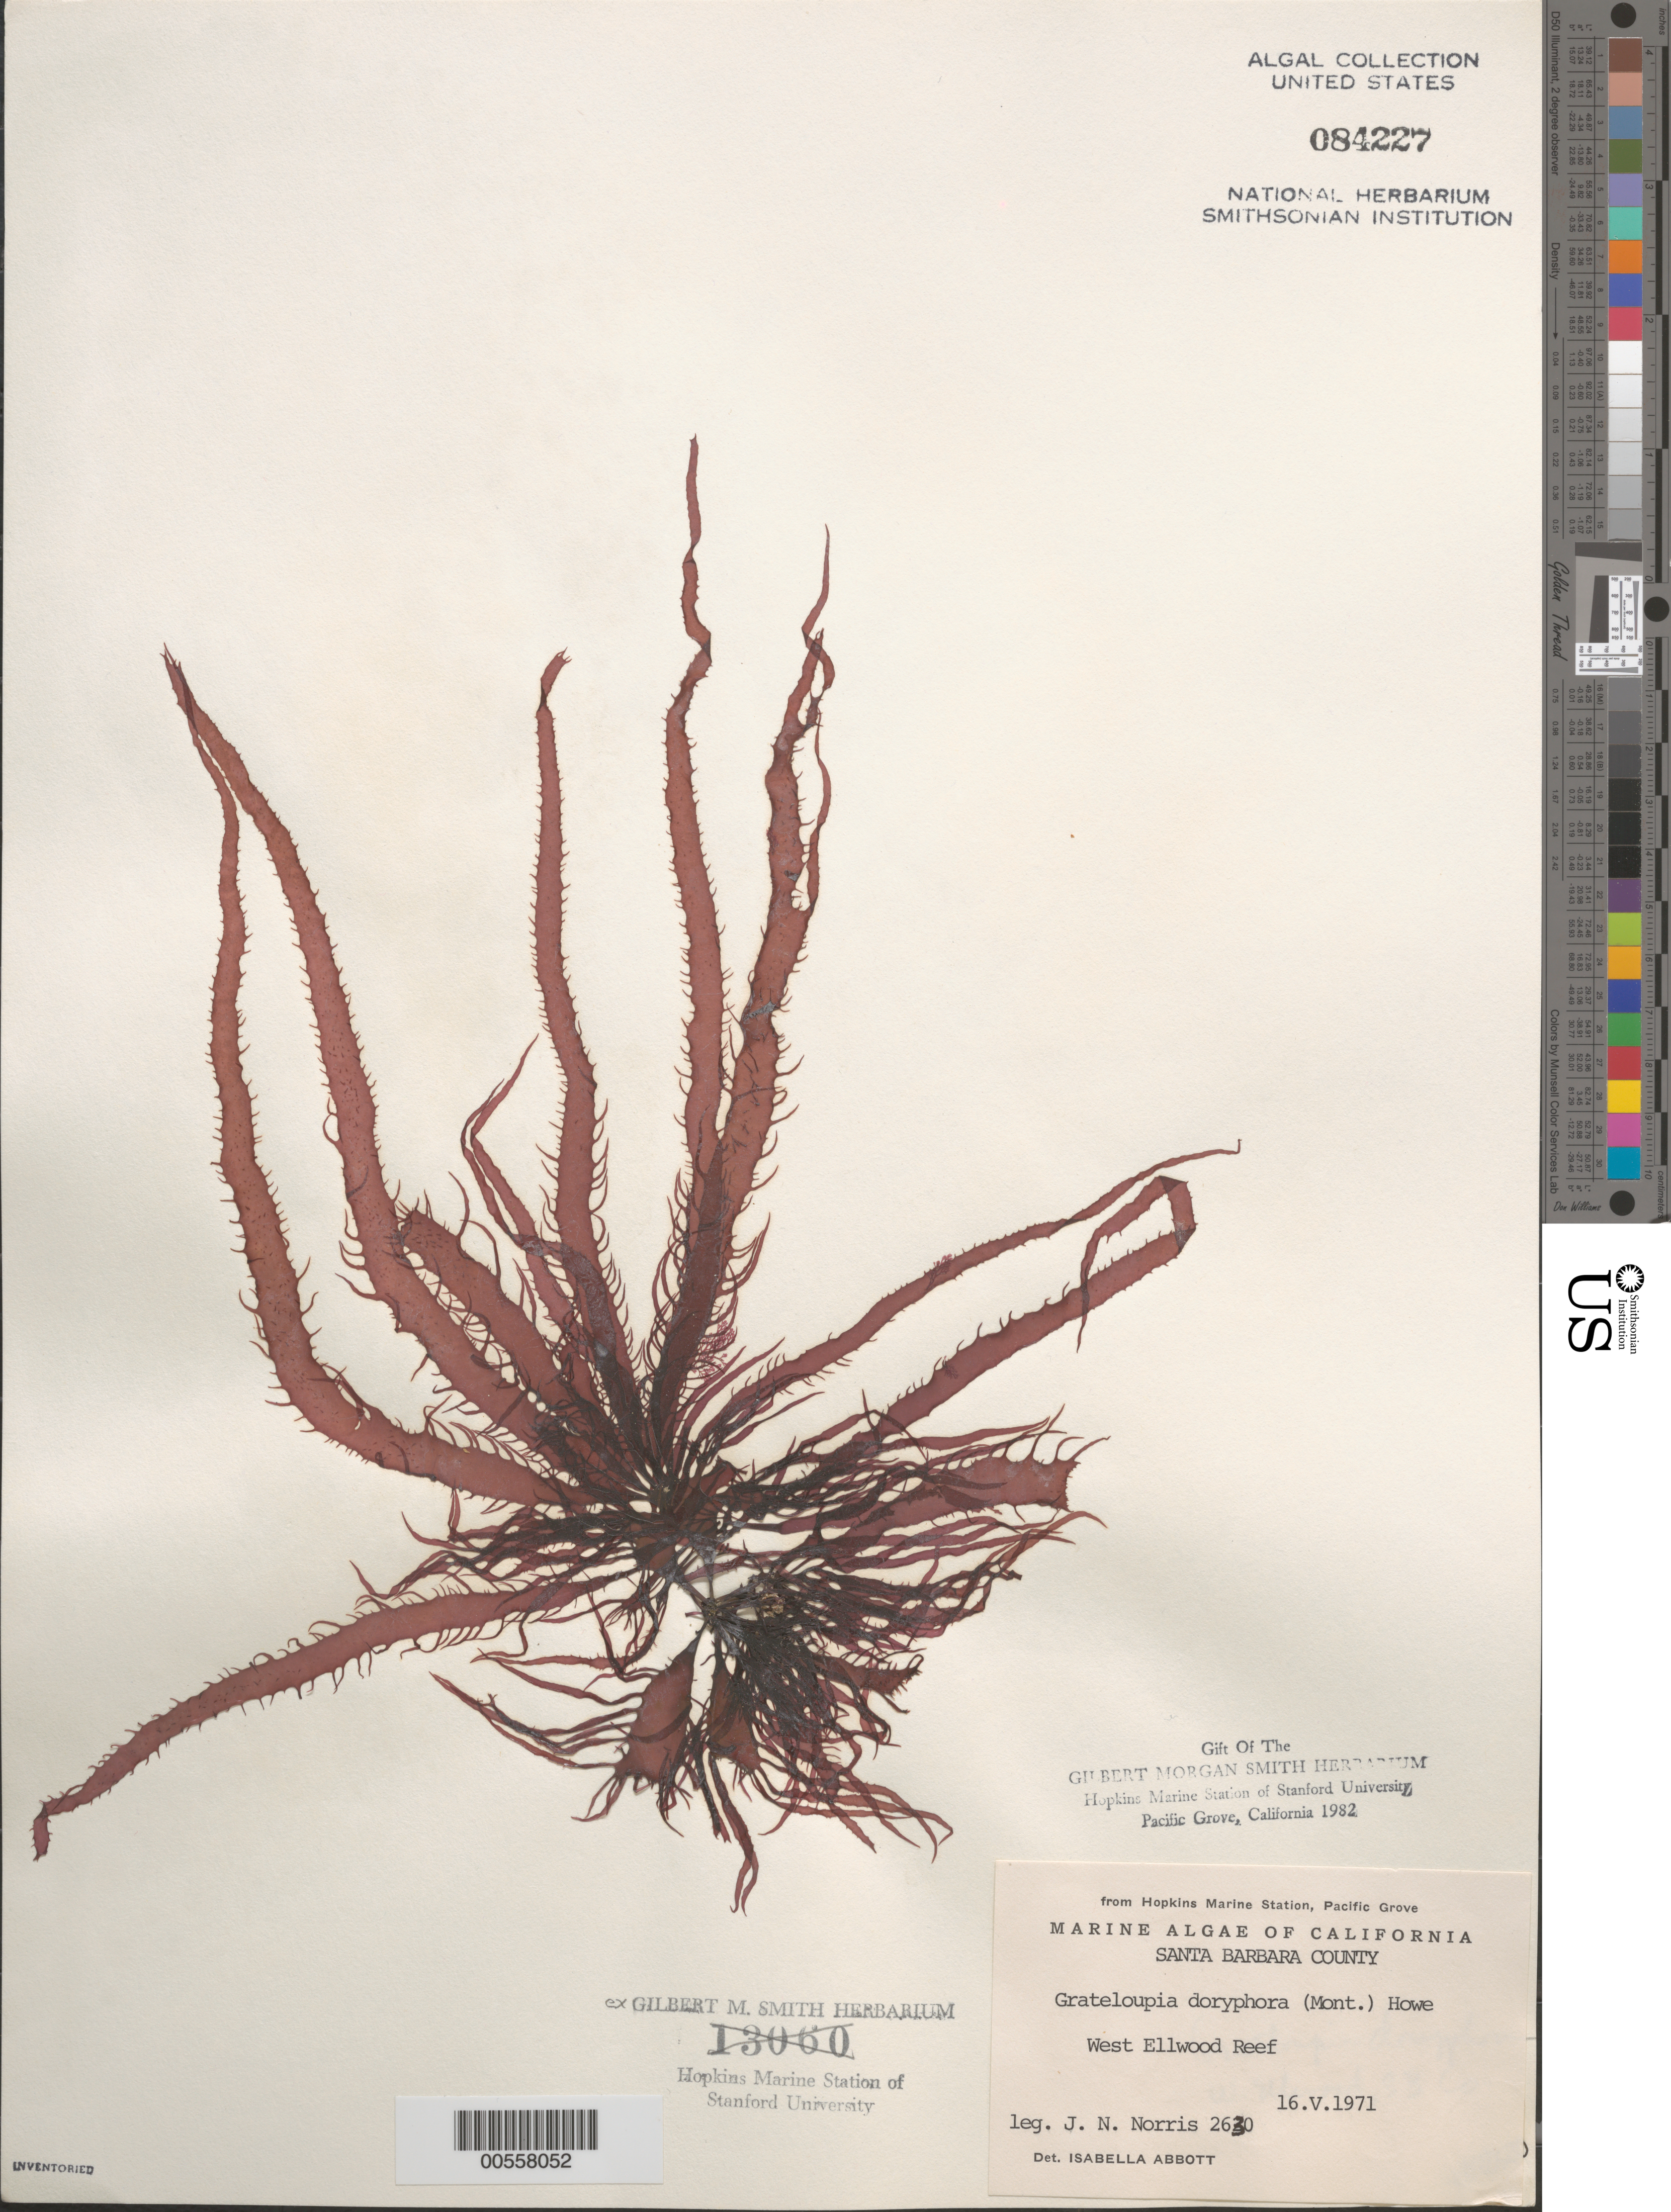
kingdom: Plantae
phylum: Rhodophyta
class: Florideophyceae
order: Halymeniales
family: Halymeniaceae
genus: Grateloupia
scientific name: Grateloupia doryphora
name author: (Mont.) Howe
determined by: Abbott, Isabella A.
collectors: J. N. Norris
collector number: JN-2630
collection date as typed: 16 May 1971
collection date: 1971-05-16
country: United States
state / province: California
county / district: Santa Barbara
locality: West Ellwood Reef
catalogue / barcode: US 84227